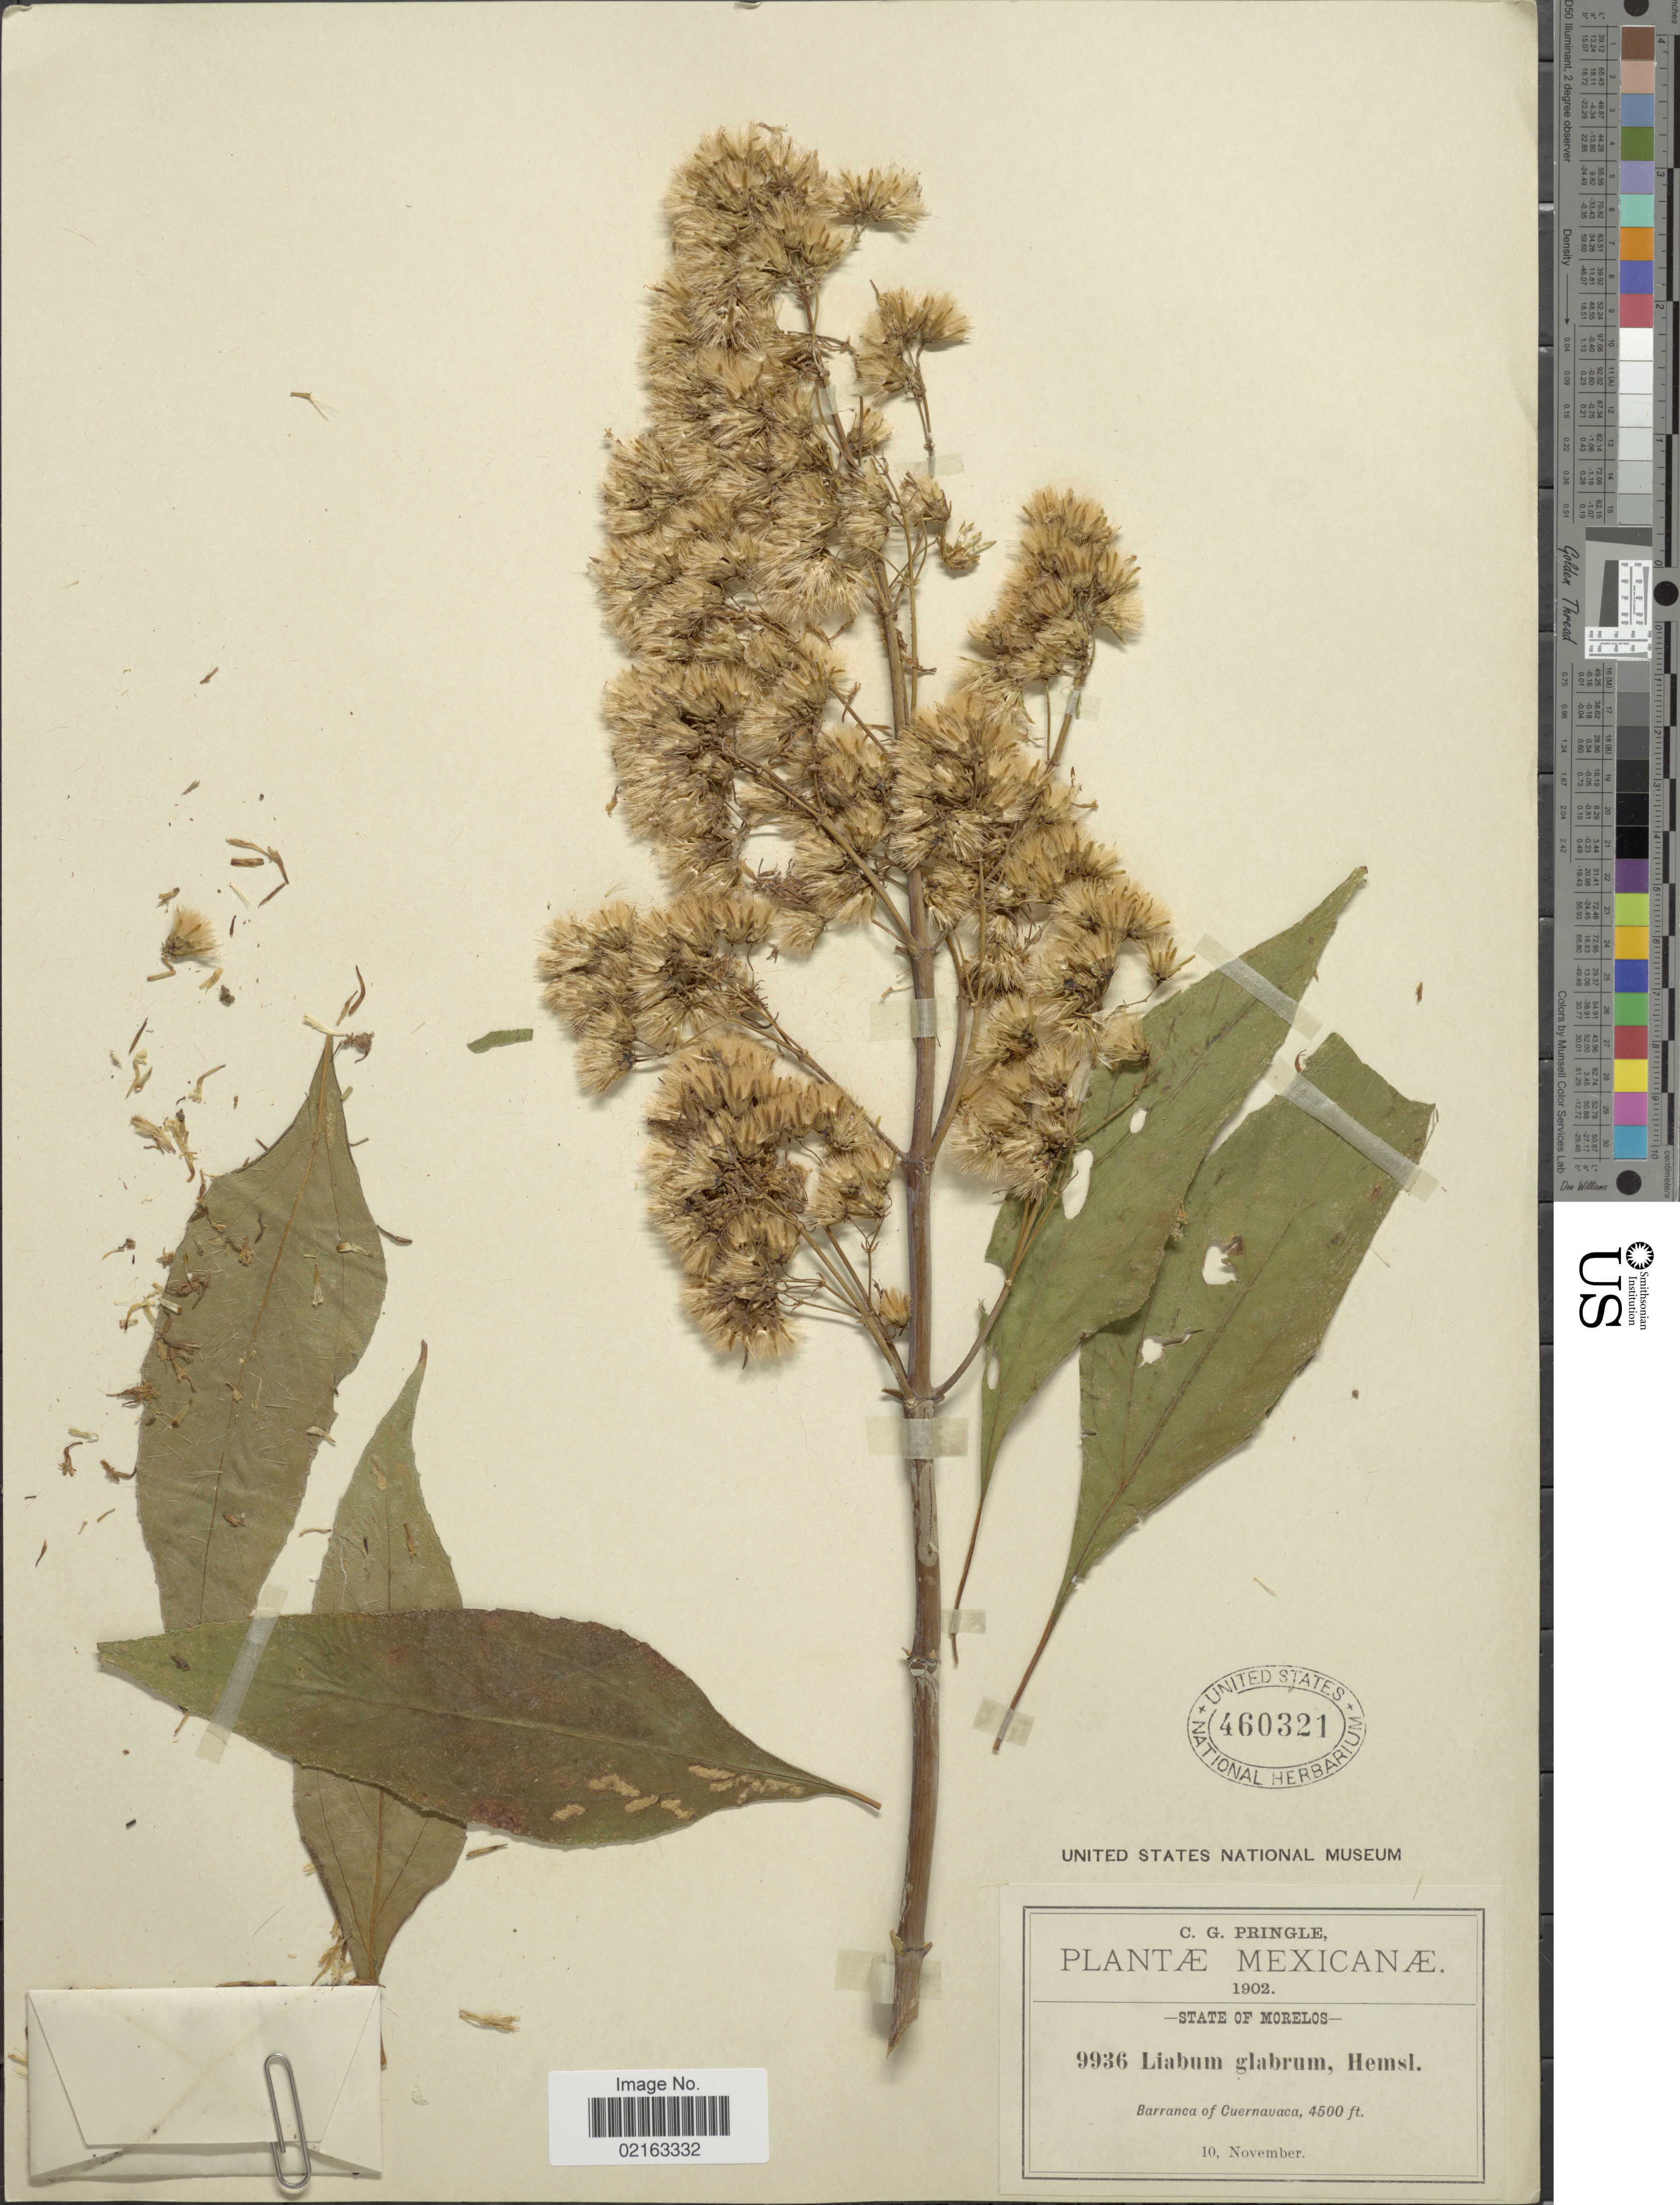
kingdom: Plantae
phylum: Tracheophyta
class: Magnoliopsida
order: Asterales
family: Asteraceae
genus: Sinclairia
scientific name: Sinclairia glabra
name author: (Hemsl.) Rydb.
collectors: C. G. Pringle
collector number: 9936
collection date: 1902-11-10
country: Mexico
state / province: Morelos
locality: State of Morelos. Barranca of Cuernavaca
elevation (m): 1372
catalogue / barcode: US 460321